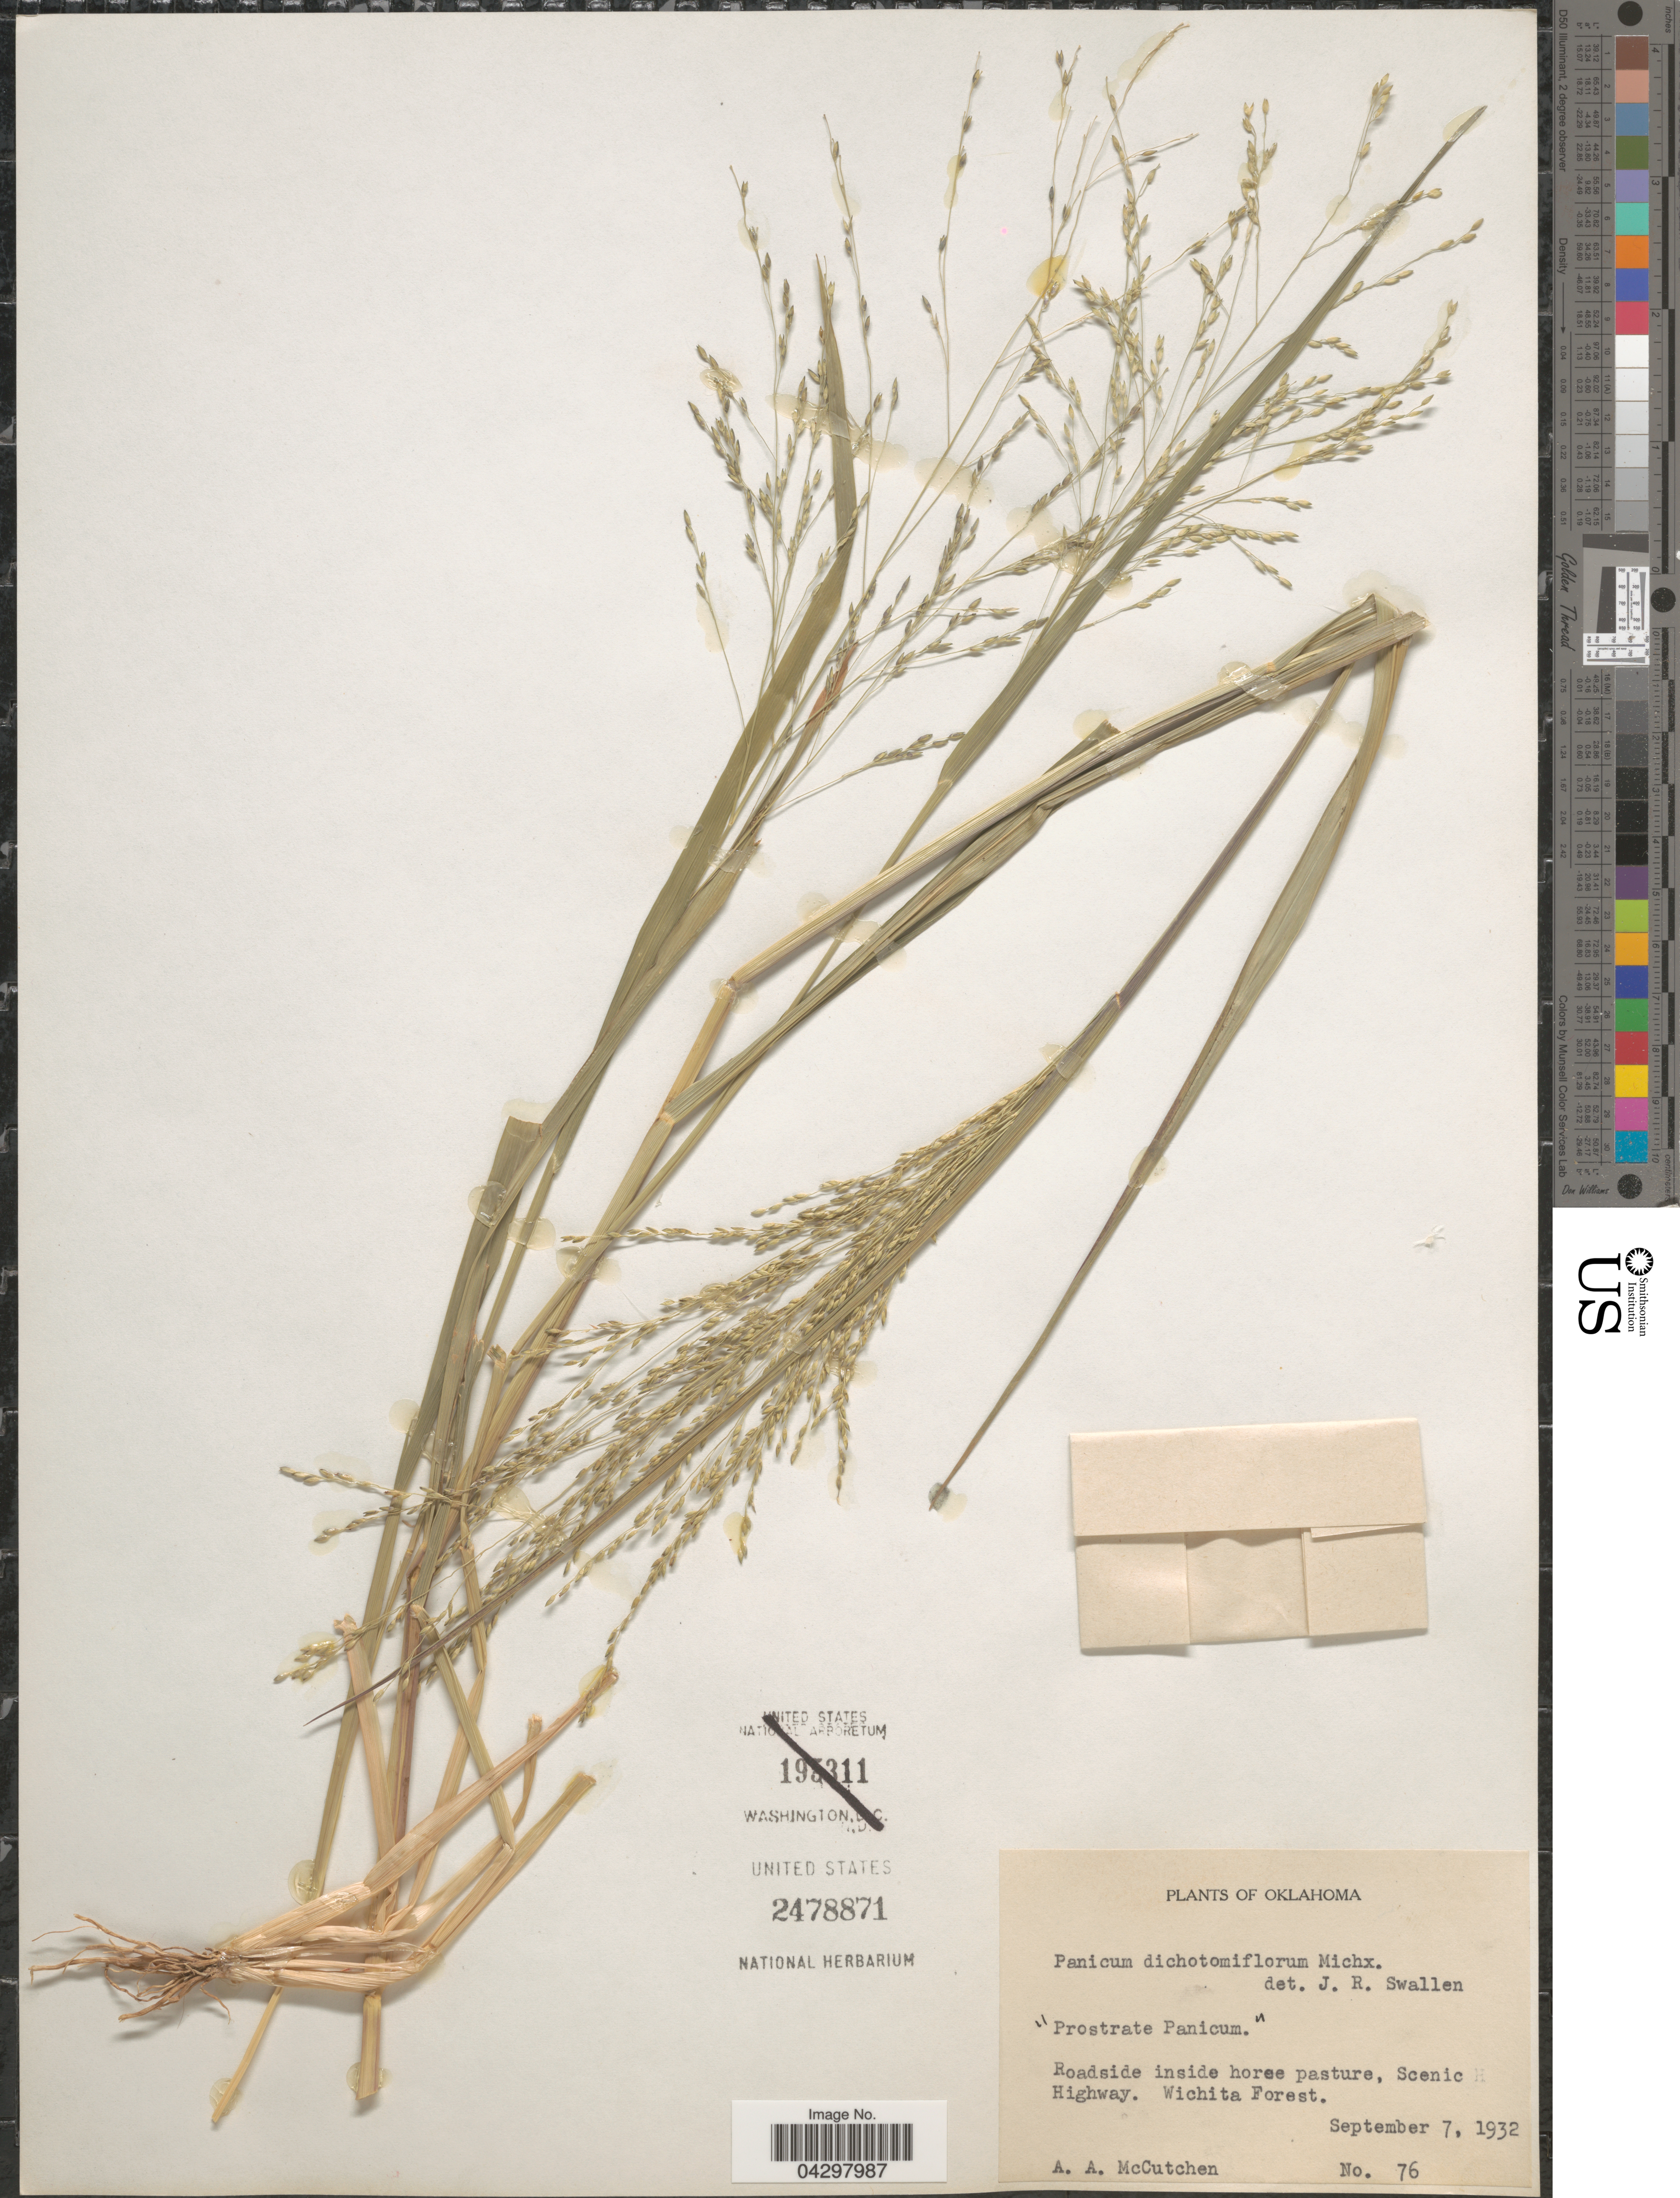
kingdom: Plantae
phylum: Tracheophyta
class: Liliopsida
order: Poales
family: Poaceae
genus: Panicum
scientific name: Panicum dichotomiflorum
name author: Michx.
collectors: A. McCutchen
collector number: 76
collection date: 1932-09-07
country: United States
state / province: Oklahoma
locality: Roadside inside horse pasture, Scenic Highway. Wichita Forest.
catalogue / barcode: US 2478871